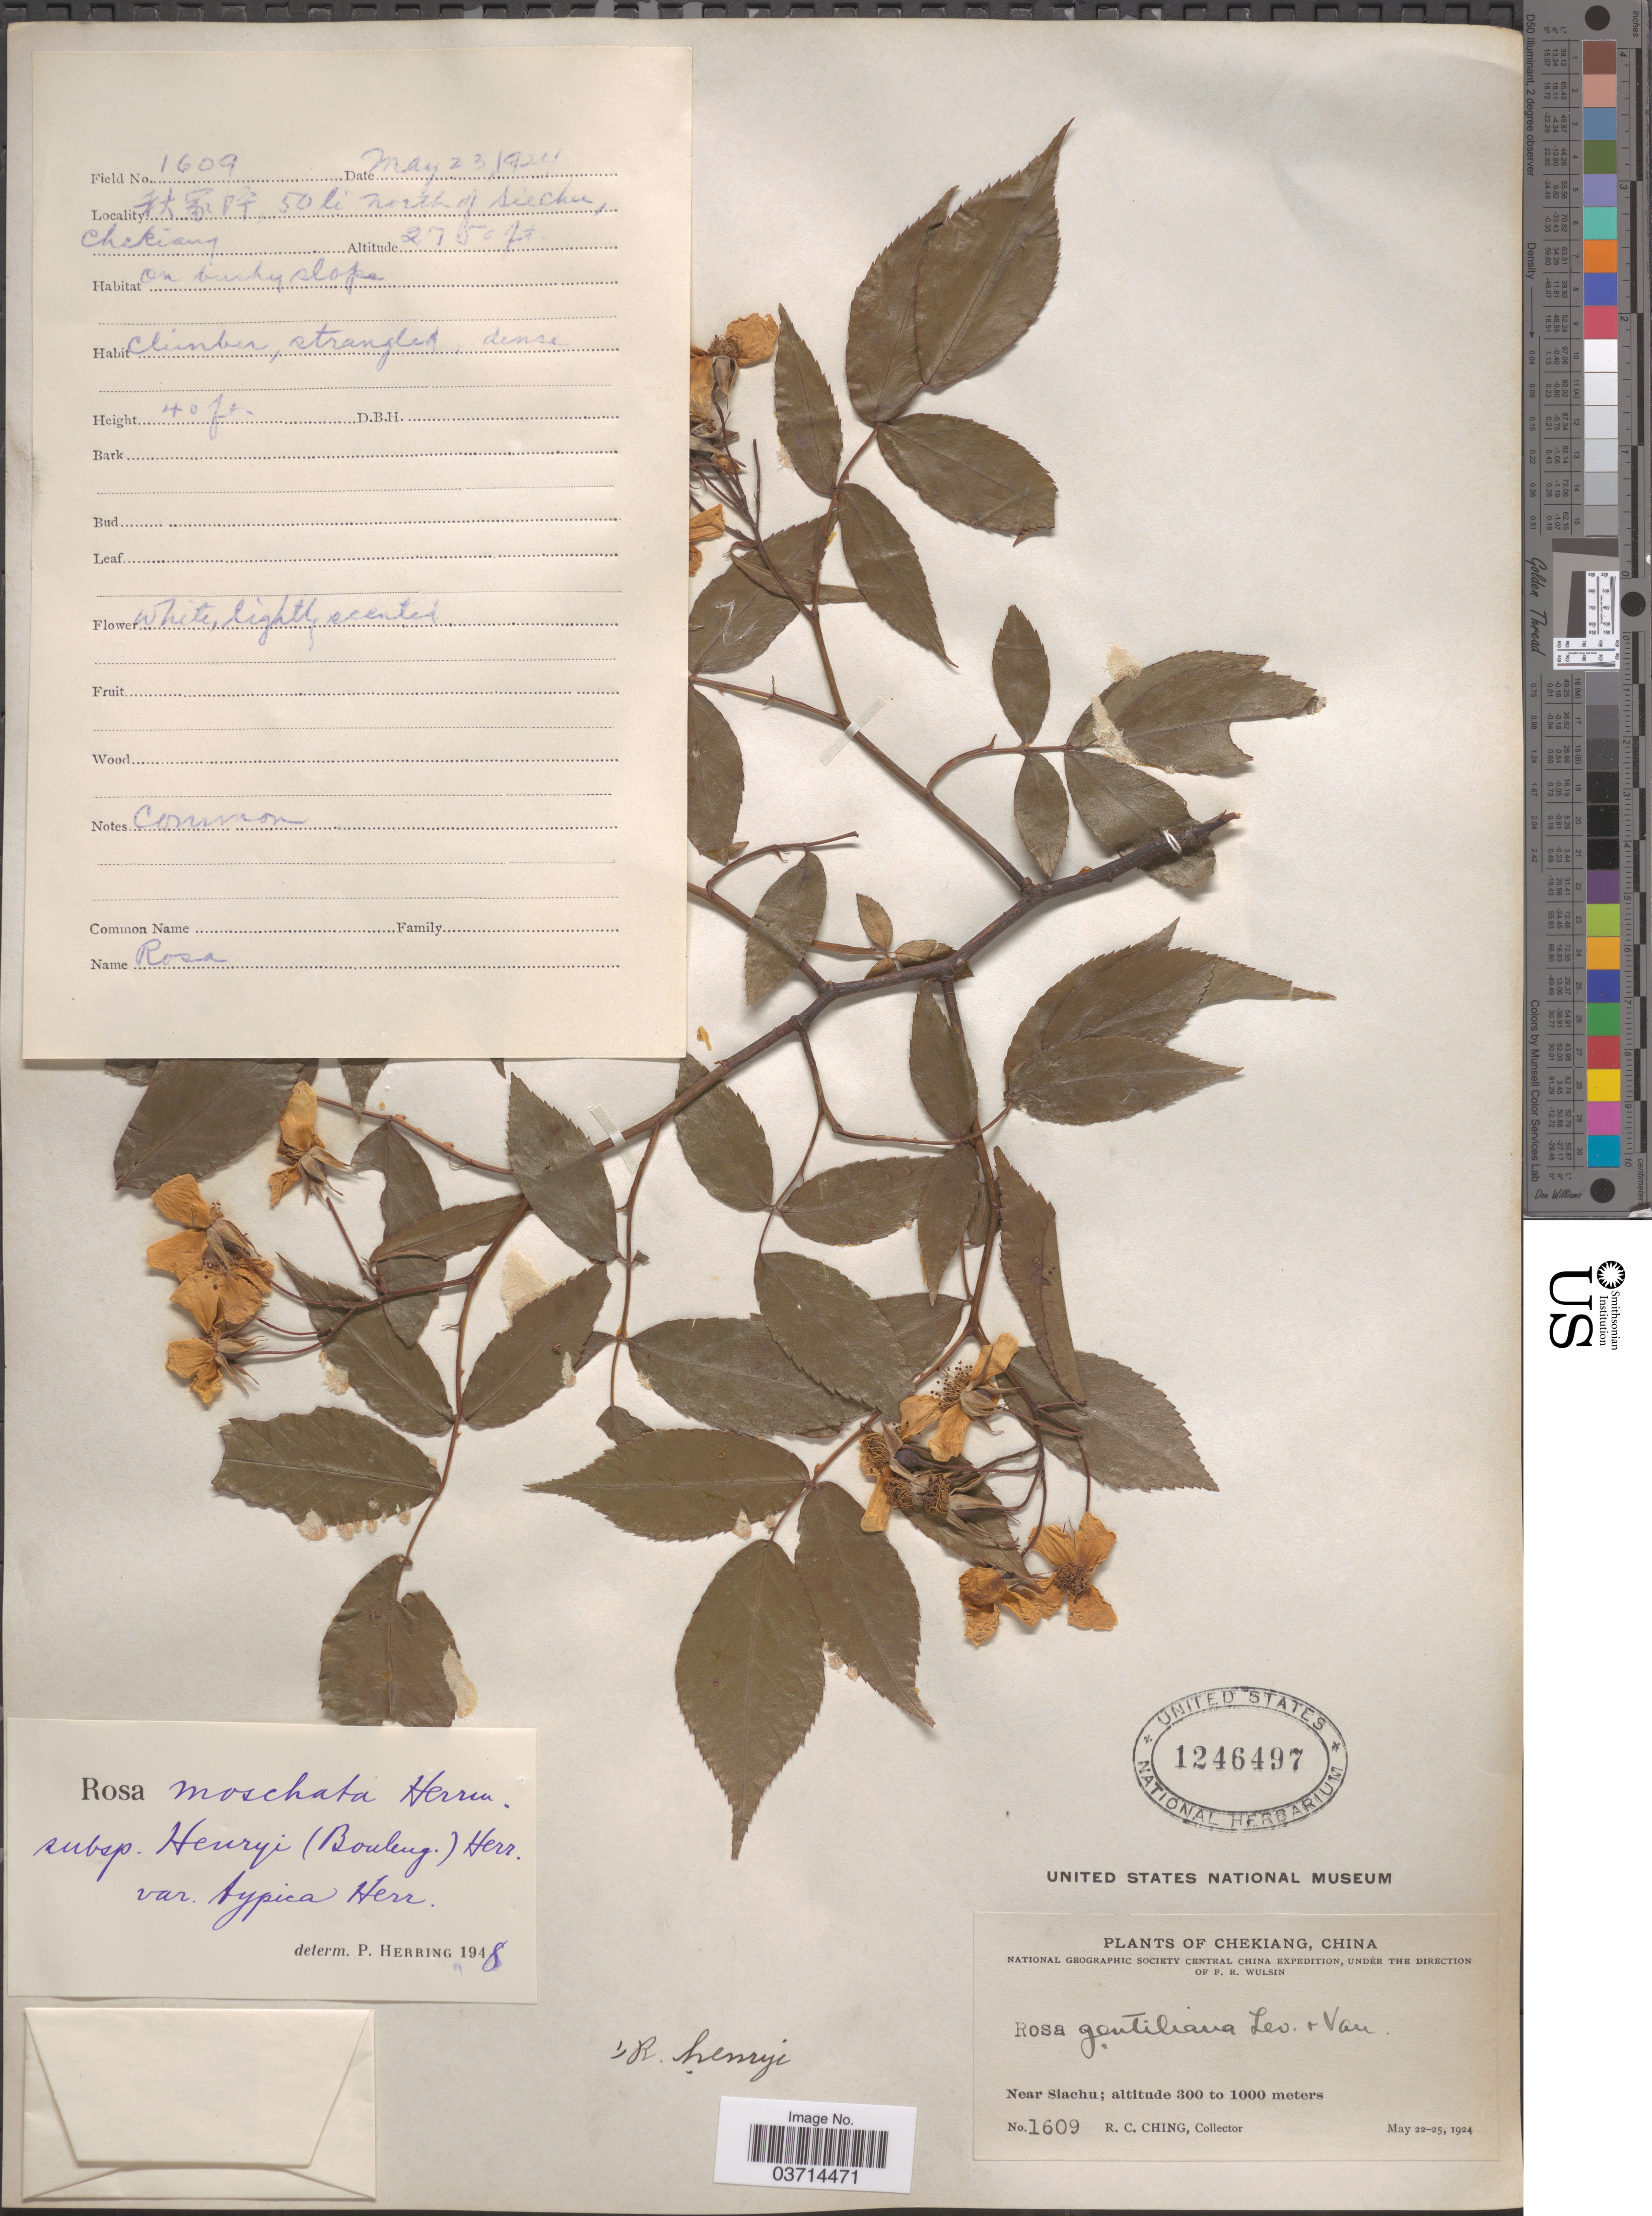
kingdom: Plantae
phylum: Tracheophyta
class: Magnoliopsida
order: Rosales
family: Rosaceae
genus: Rosa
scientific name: Rosa henryi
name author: Boulenger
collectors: R. C. Ching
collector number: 1609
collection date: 1924-05-23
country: China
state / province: Zhejiang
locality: Chekiang. Near Siachu. X, 50 li north of Siechu.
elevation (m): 838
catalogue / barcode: US 1246497